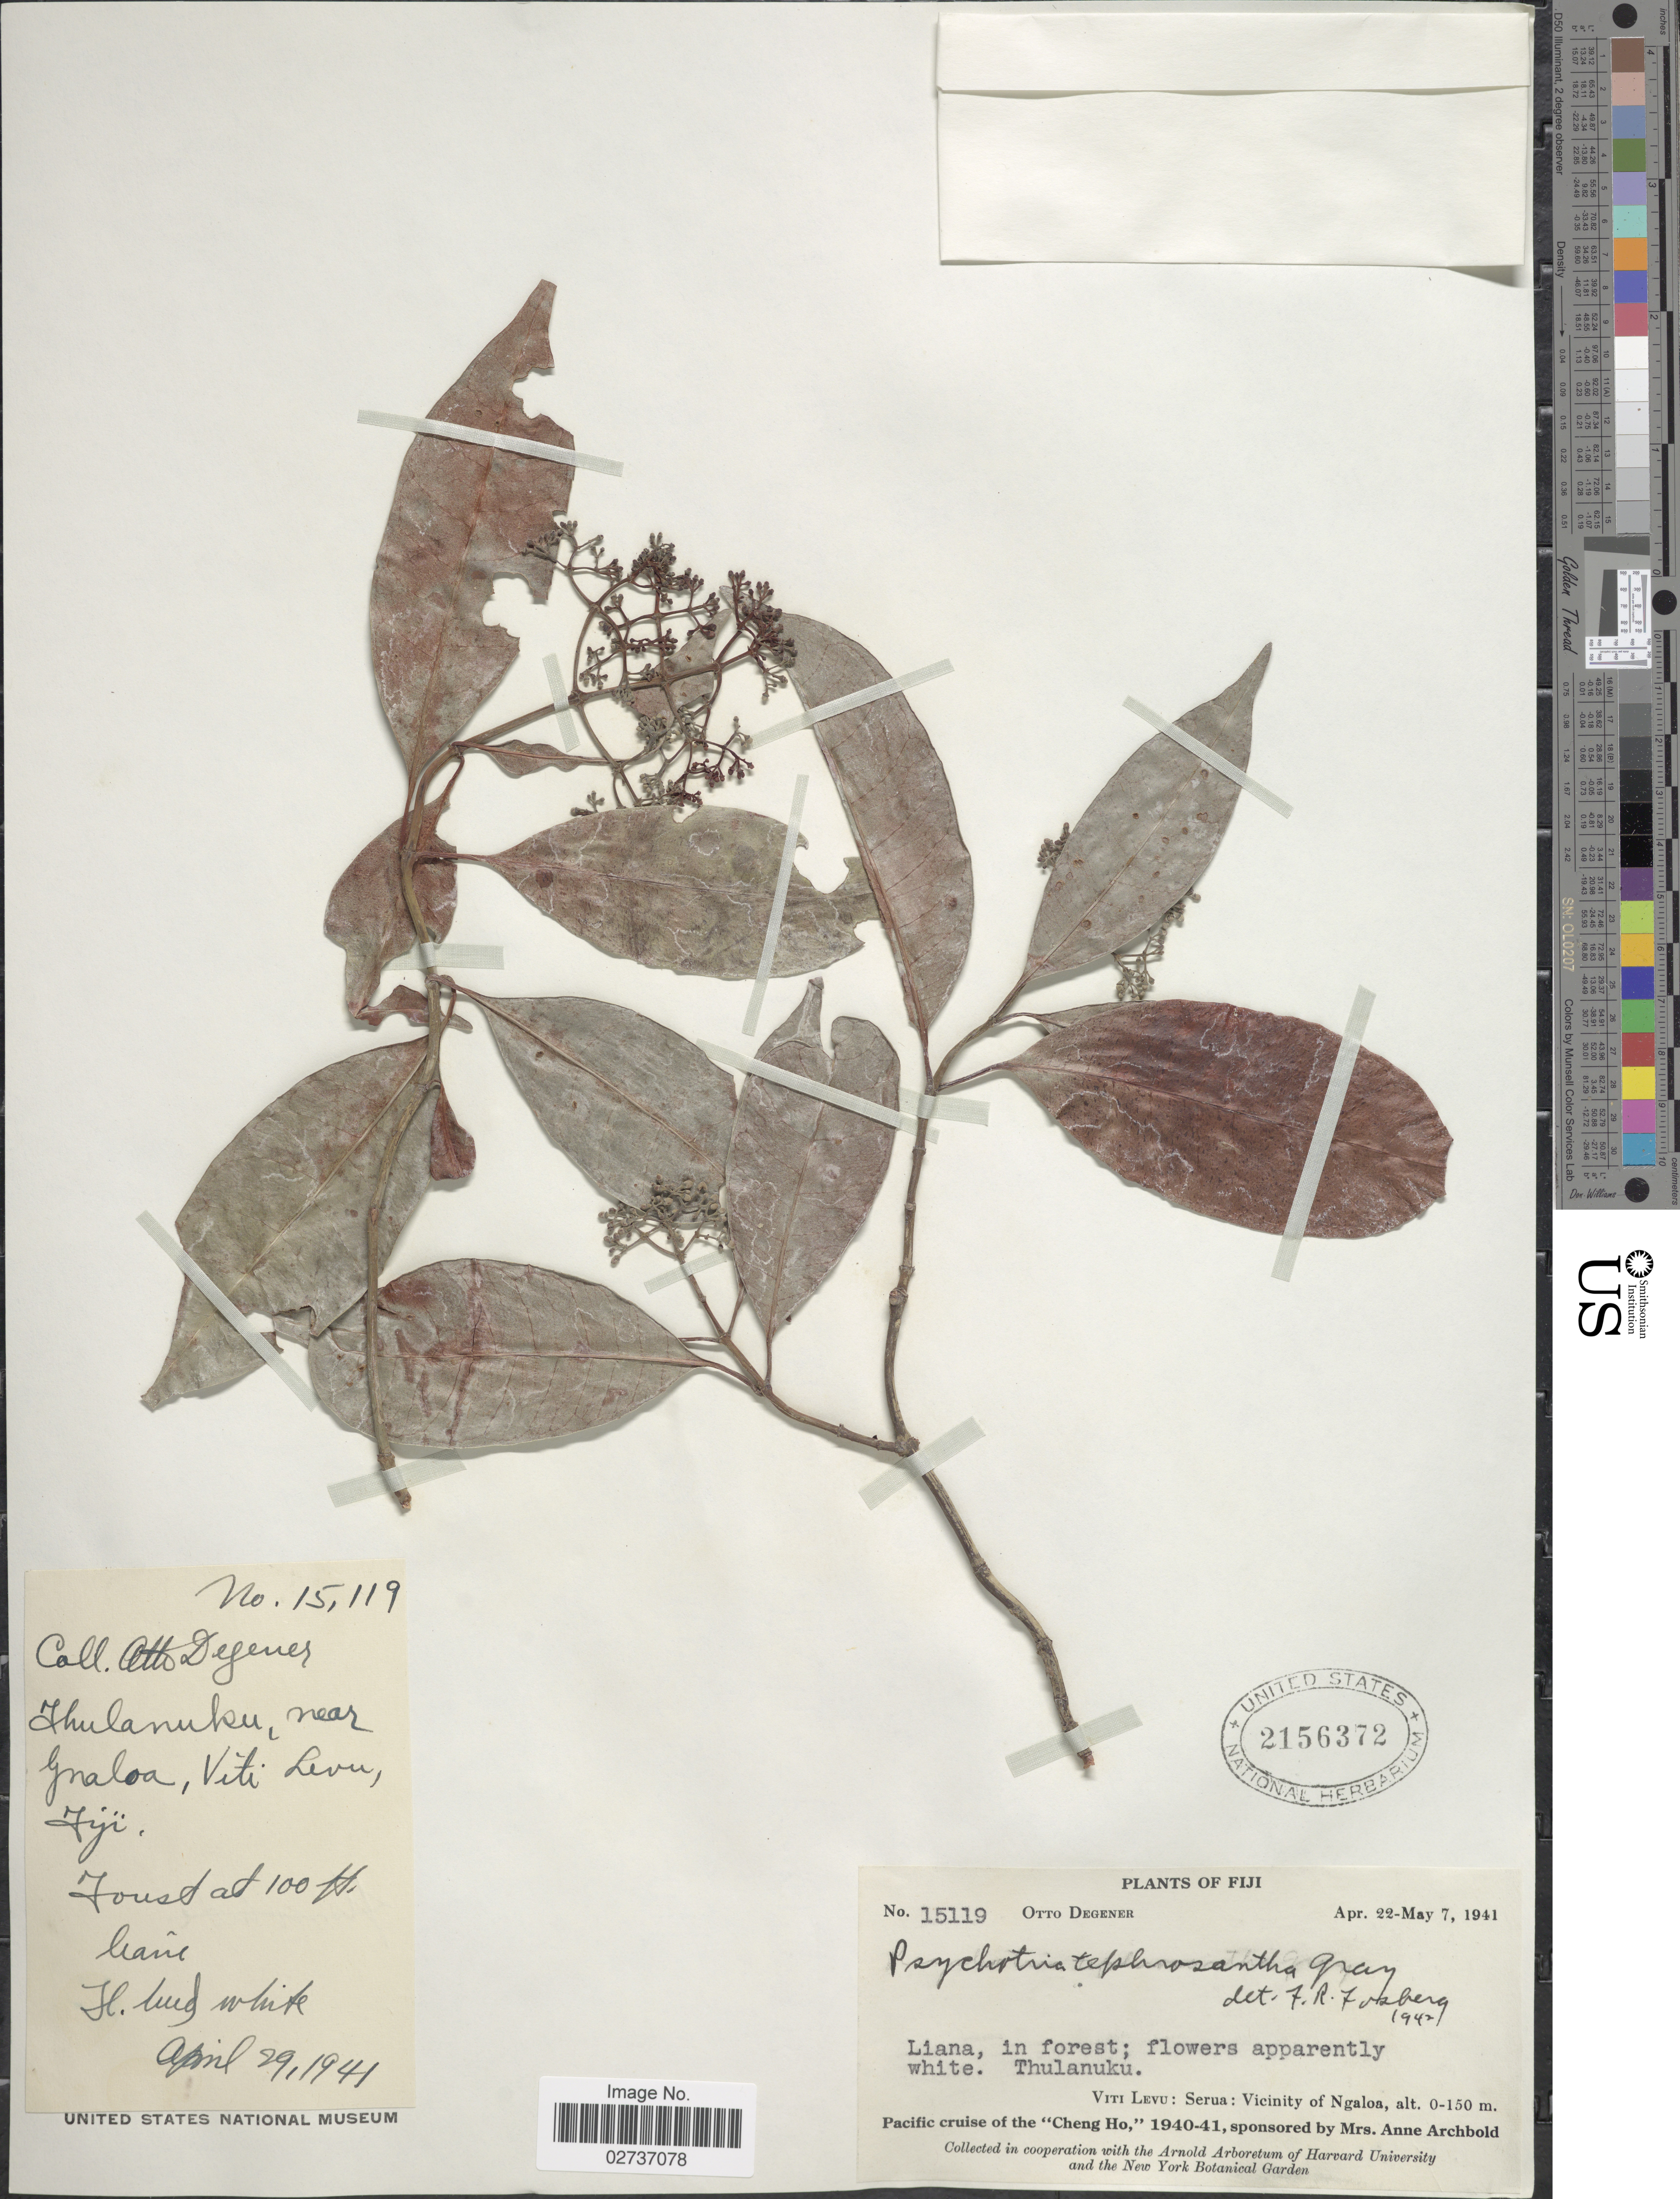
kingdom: Plantae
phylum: Tracheophyta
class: Magnoliopsida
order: Gentianales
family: Rubiaceae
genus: Psychotria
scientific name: Psychotria tephrosantha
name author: A. Gray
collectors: O. Degener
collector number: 15119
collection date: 1941-04-29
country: Fiji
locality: Thulanuku. Viti Levu: Serua: Vicinity of Ngaloa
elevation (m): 0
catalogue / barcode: US 2156372